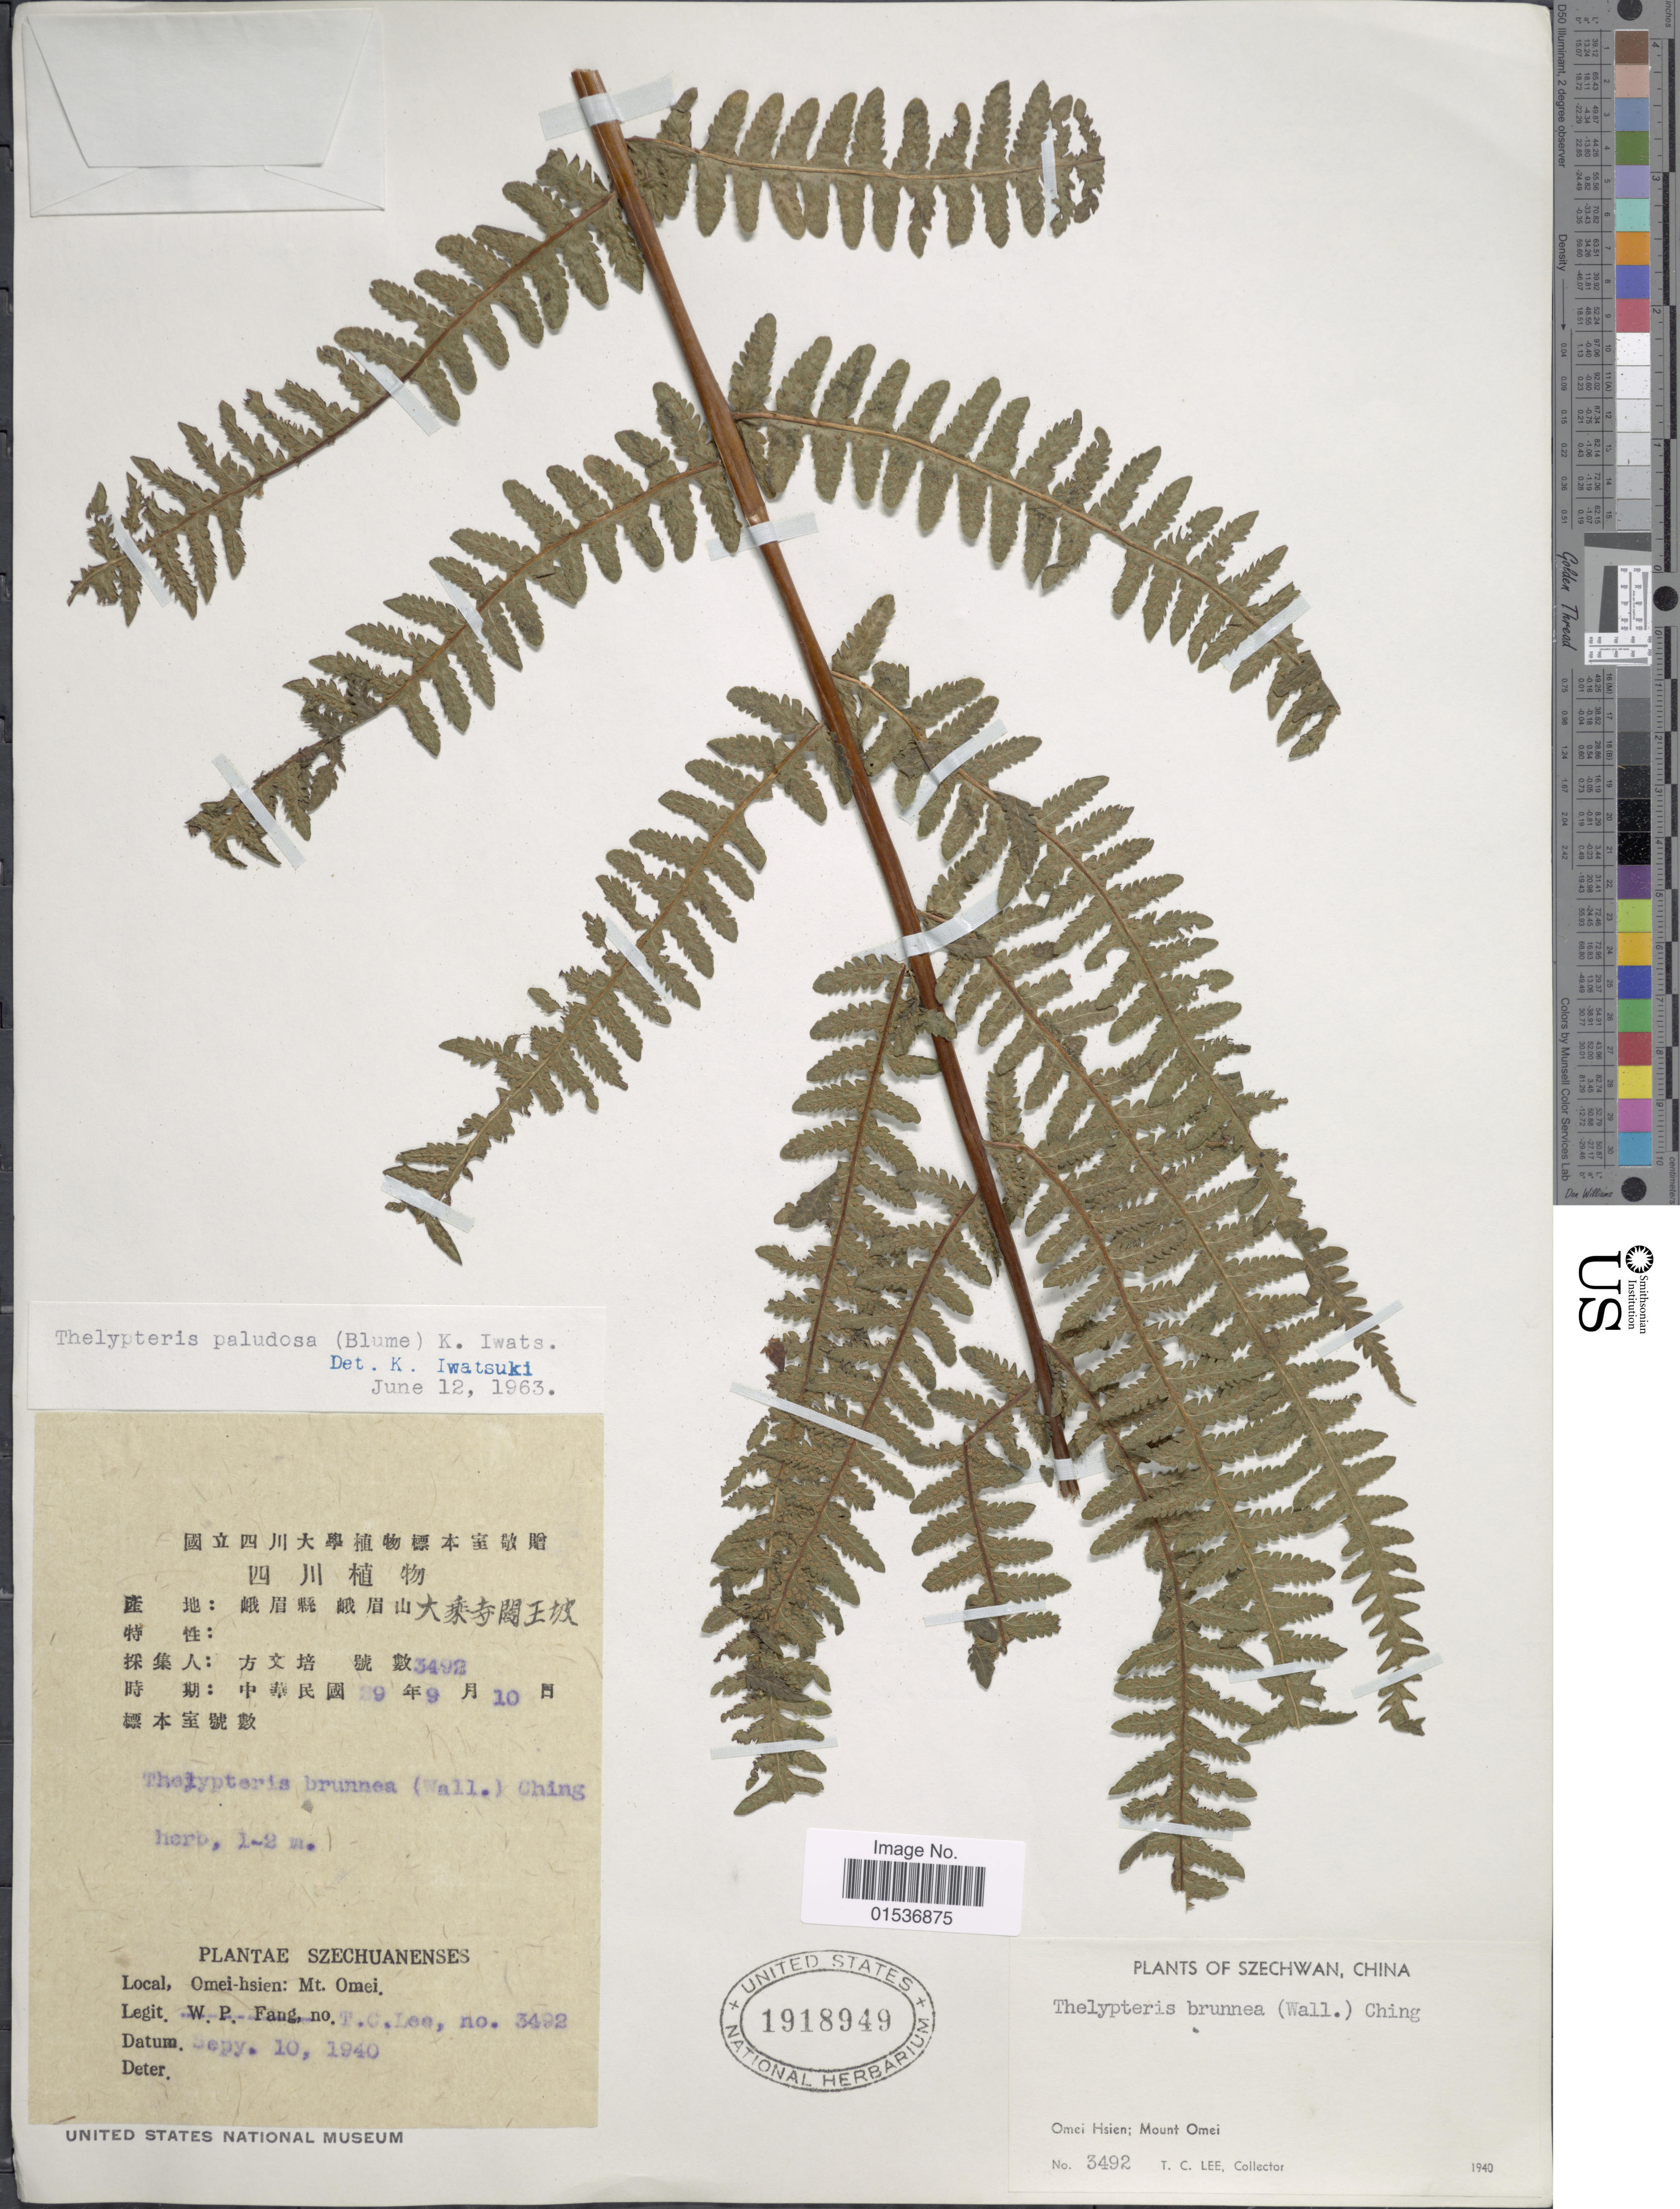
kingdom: Plantae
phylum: Tracheophyta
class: Polypodiopsida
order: Polypodiales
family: Thelypteridaceae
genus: Pseudophegopteris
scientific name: Pseudophegopteris paludosa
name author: (Blume) Ching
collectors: T. Lee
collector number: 3492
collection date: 1940-09-10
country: China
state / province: Sichuan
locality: Szechwan, China. Omei Hsien: Mount Omei.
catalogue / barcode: US 1918949